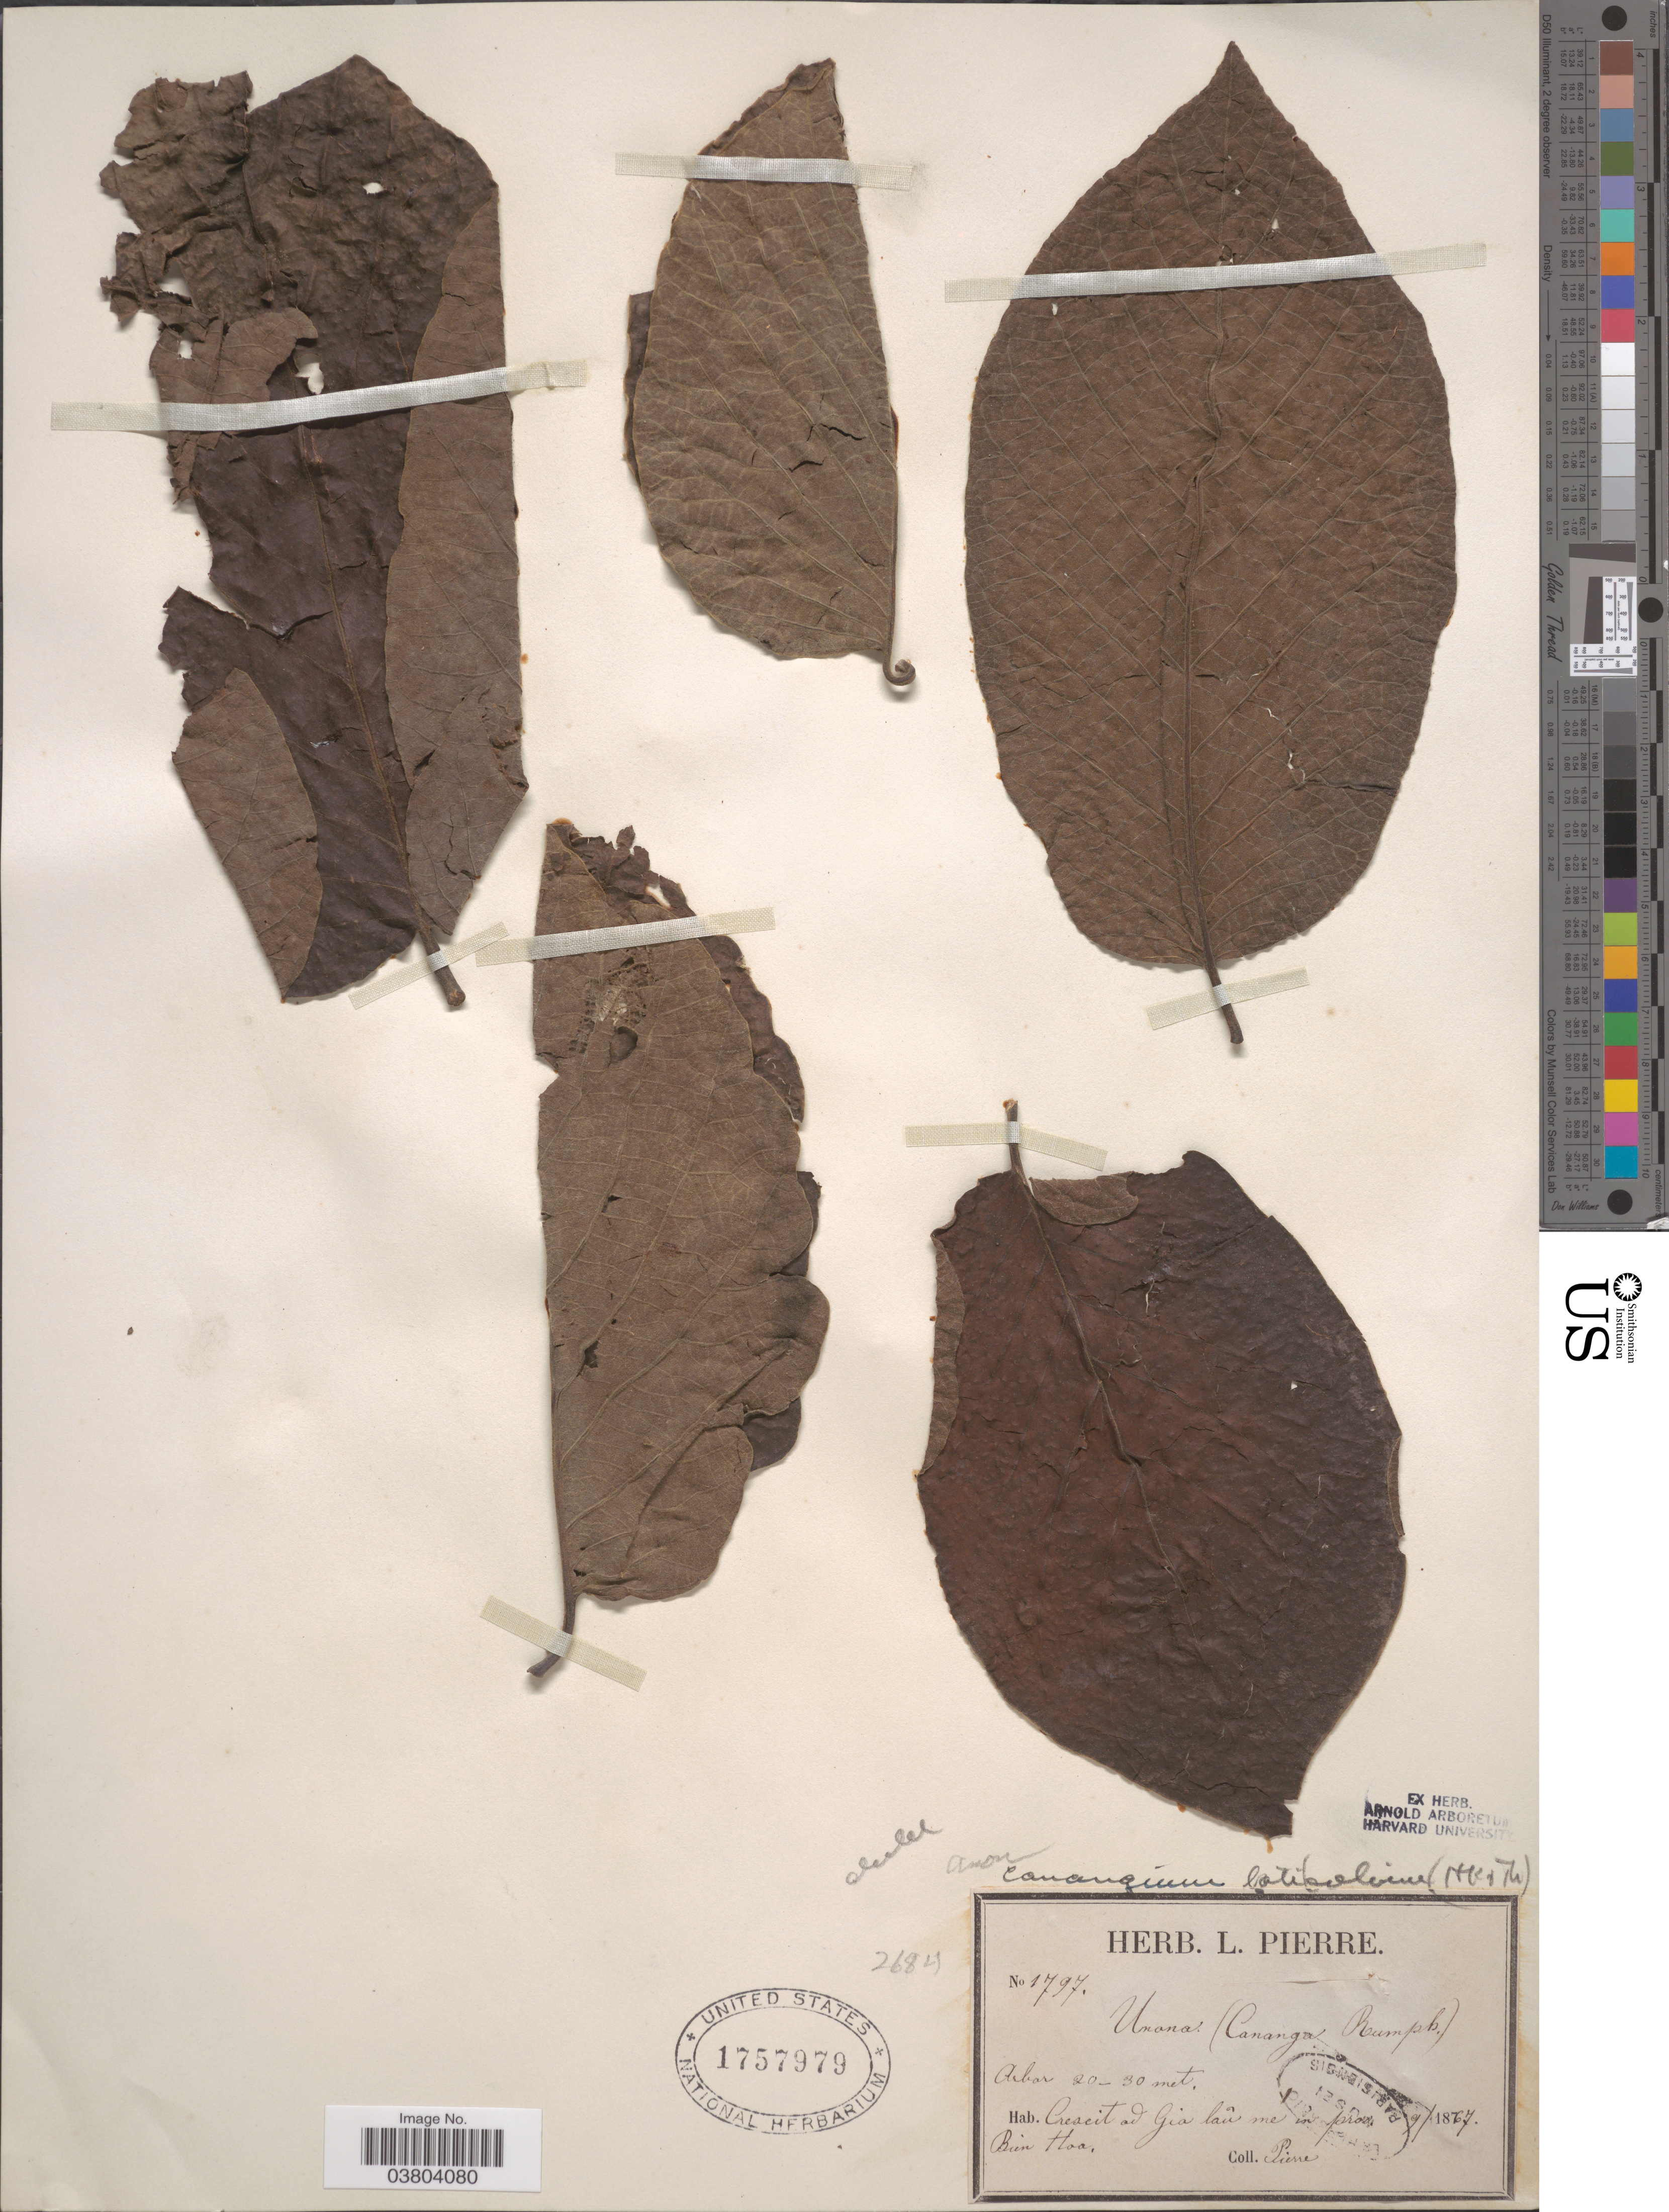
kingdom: Plantae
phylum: Tracheophyta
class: Magnoliopsida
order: Magnoliales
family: Annonaceae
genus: Cananga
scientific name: Cananga latifolium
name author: (Hook. f. & Thomson) Ridl.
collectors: L. Pierre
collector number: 1797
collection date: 1867-09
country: Vietnam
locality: Crescit ad Gia laû me in Prov Bien Hoa.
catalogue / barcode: US 1757979